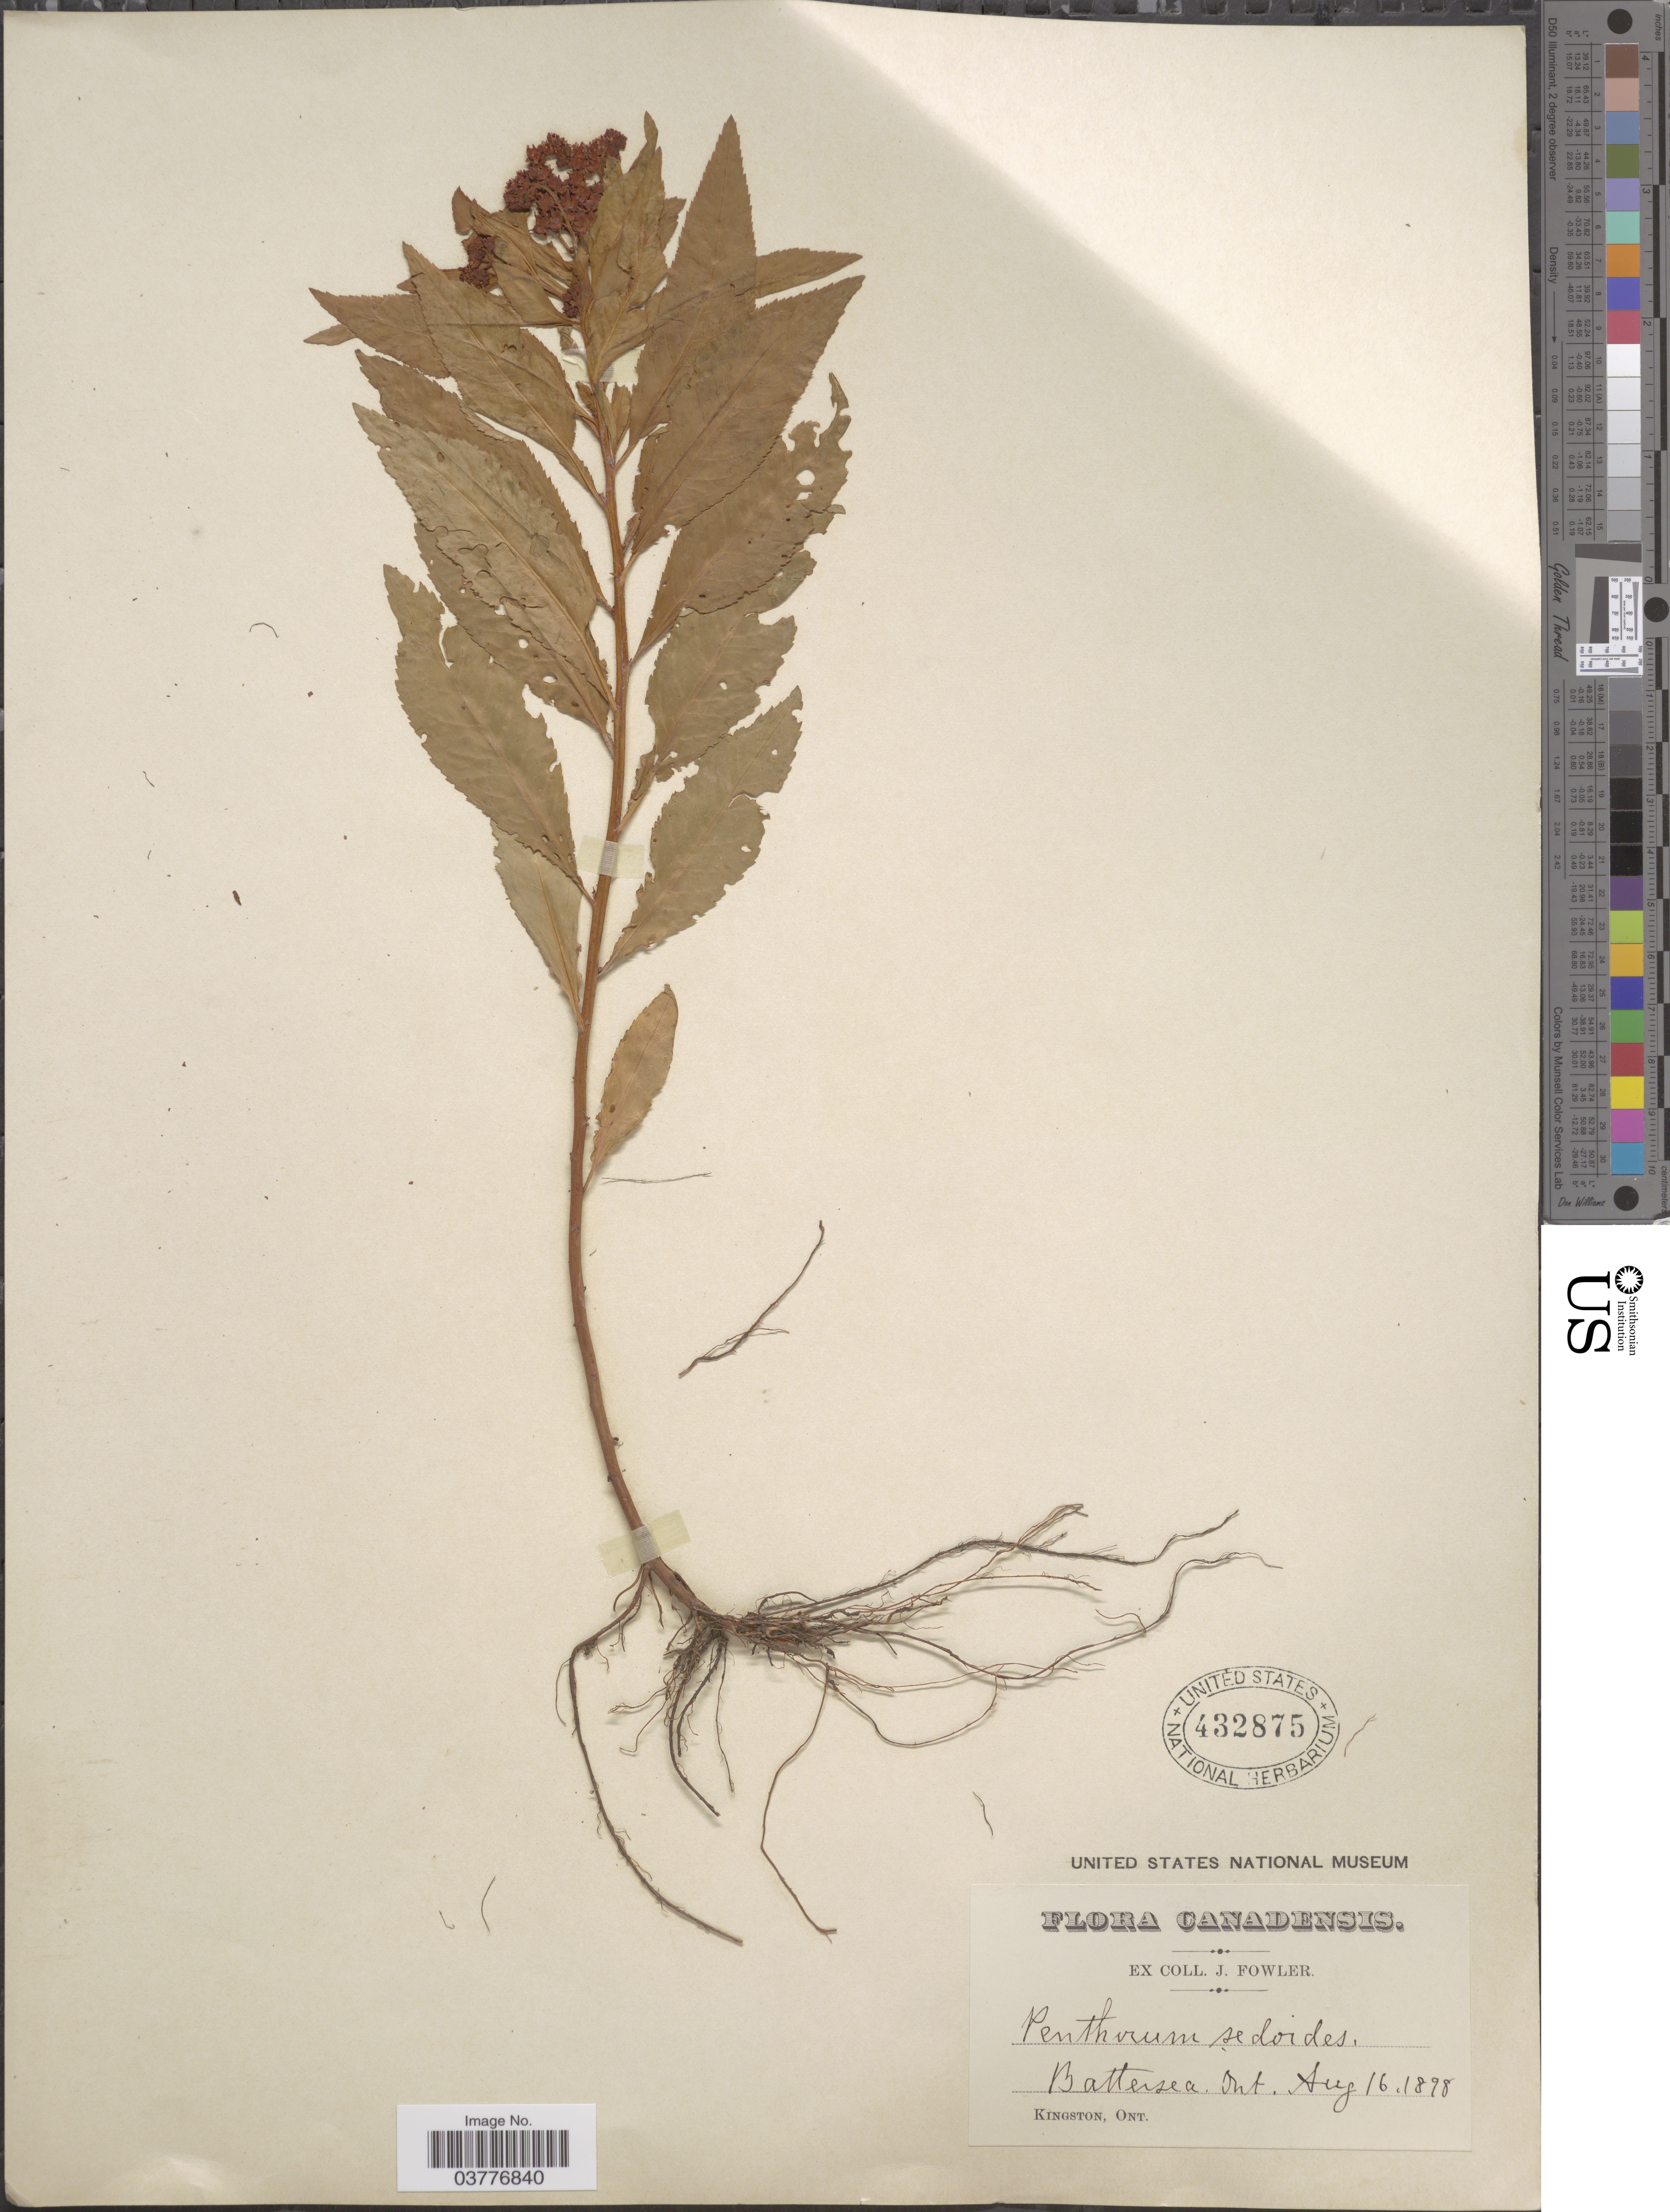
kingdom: Plantae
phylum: Tracheophyta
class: Magnoliopsida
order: Saxifragales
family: Penthoraceae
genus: Penthorum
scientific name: Penthorum sedoides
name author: L.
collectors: J. Fowler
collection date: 1898-08-16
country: Canada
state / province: Ontario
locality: Battersea.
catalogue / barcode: US 432875